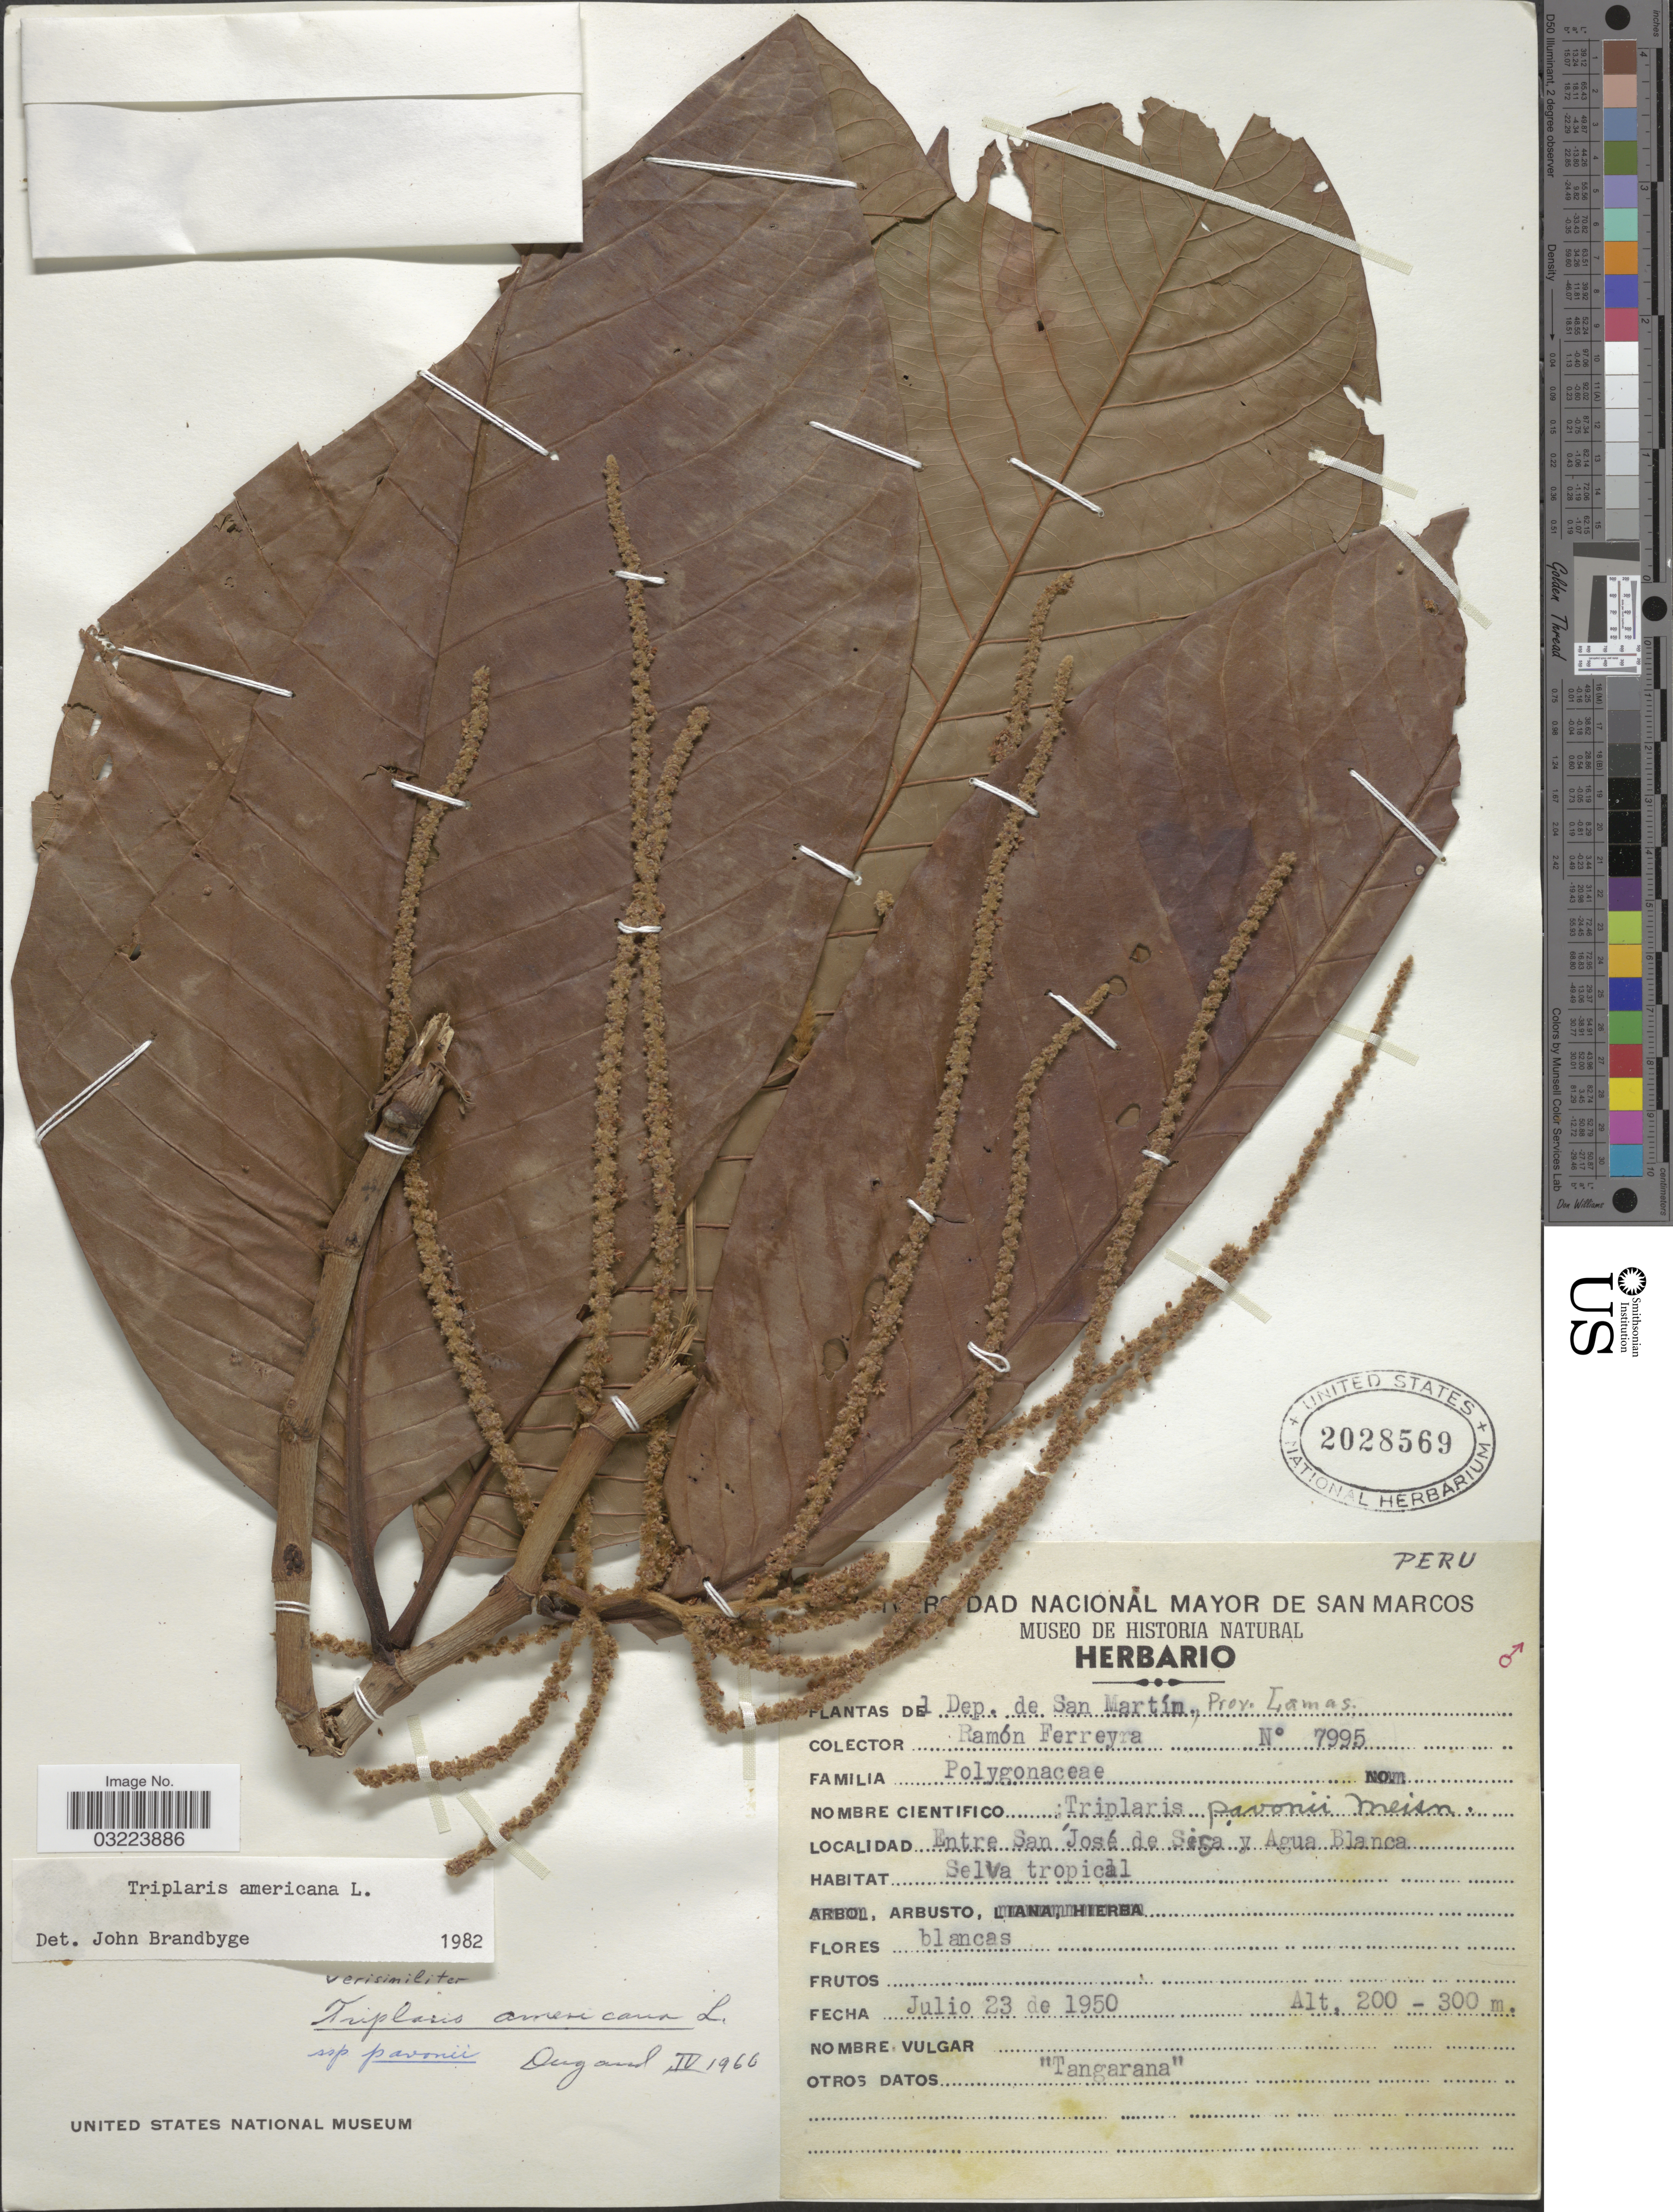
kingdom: Plantae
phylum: Tracheophyta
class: Magnoliopsida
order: Caryophyllales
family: Polygonaceae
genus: Triplaris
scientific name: Triplaris americana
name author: L.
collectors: R. A. Ferreyra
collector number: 7995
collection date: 1950-07-23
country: Peru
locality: Entre San José de Sica y Agua Blanca.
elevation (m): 200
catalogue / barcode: US 2028569